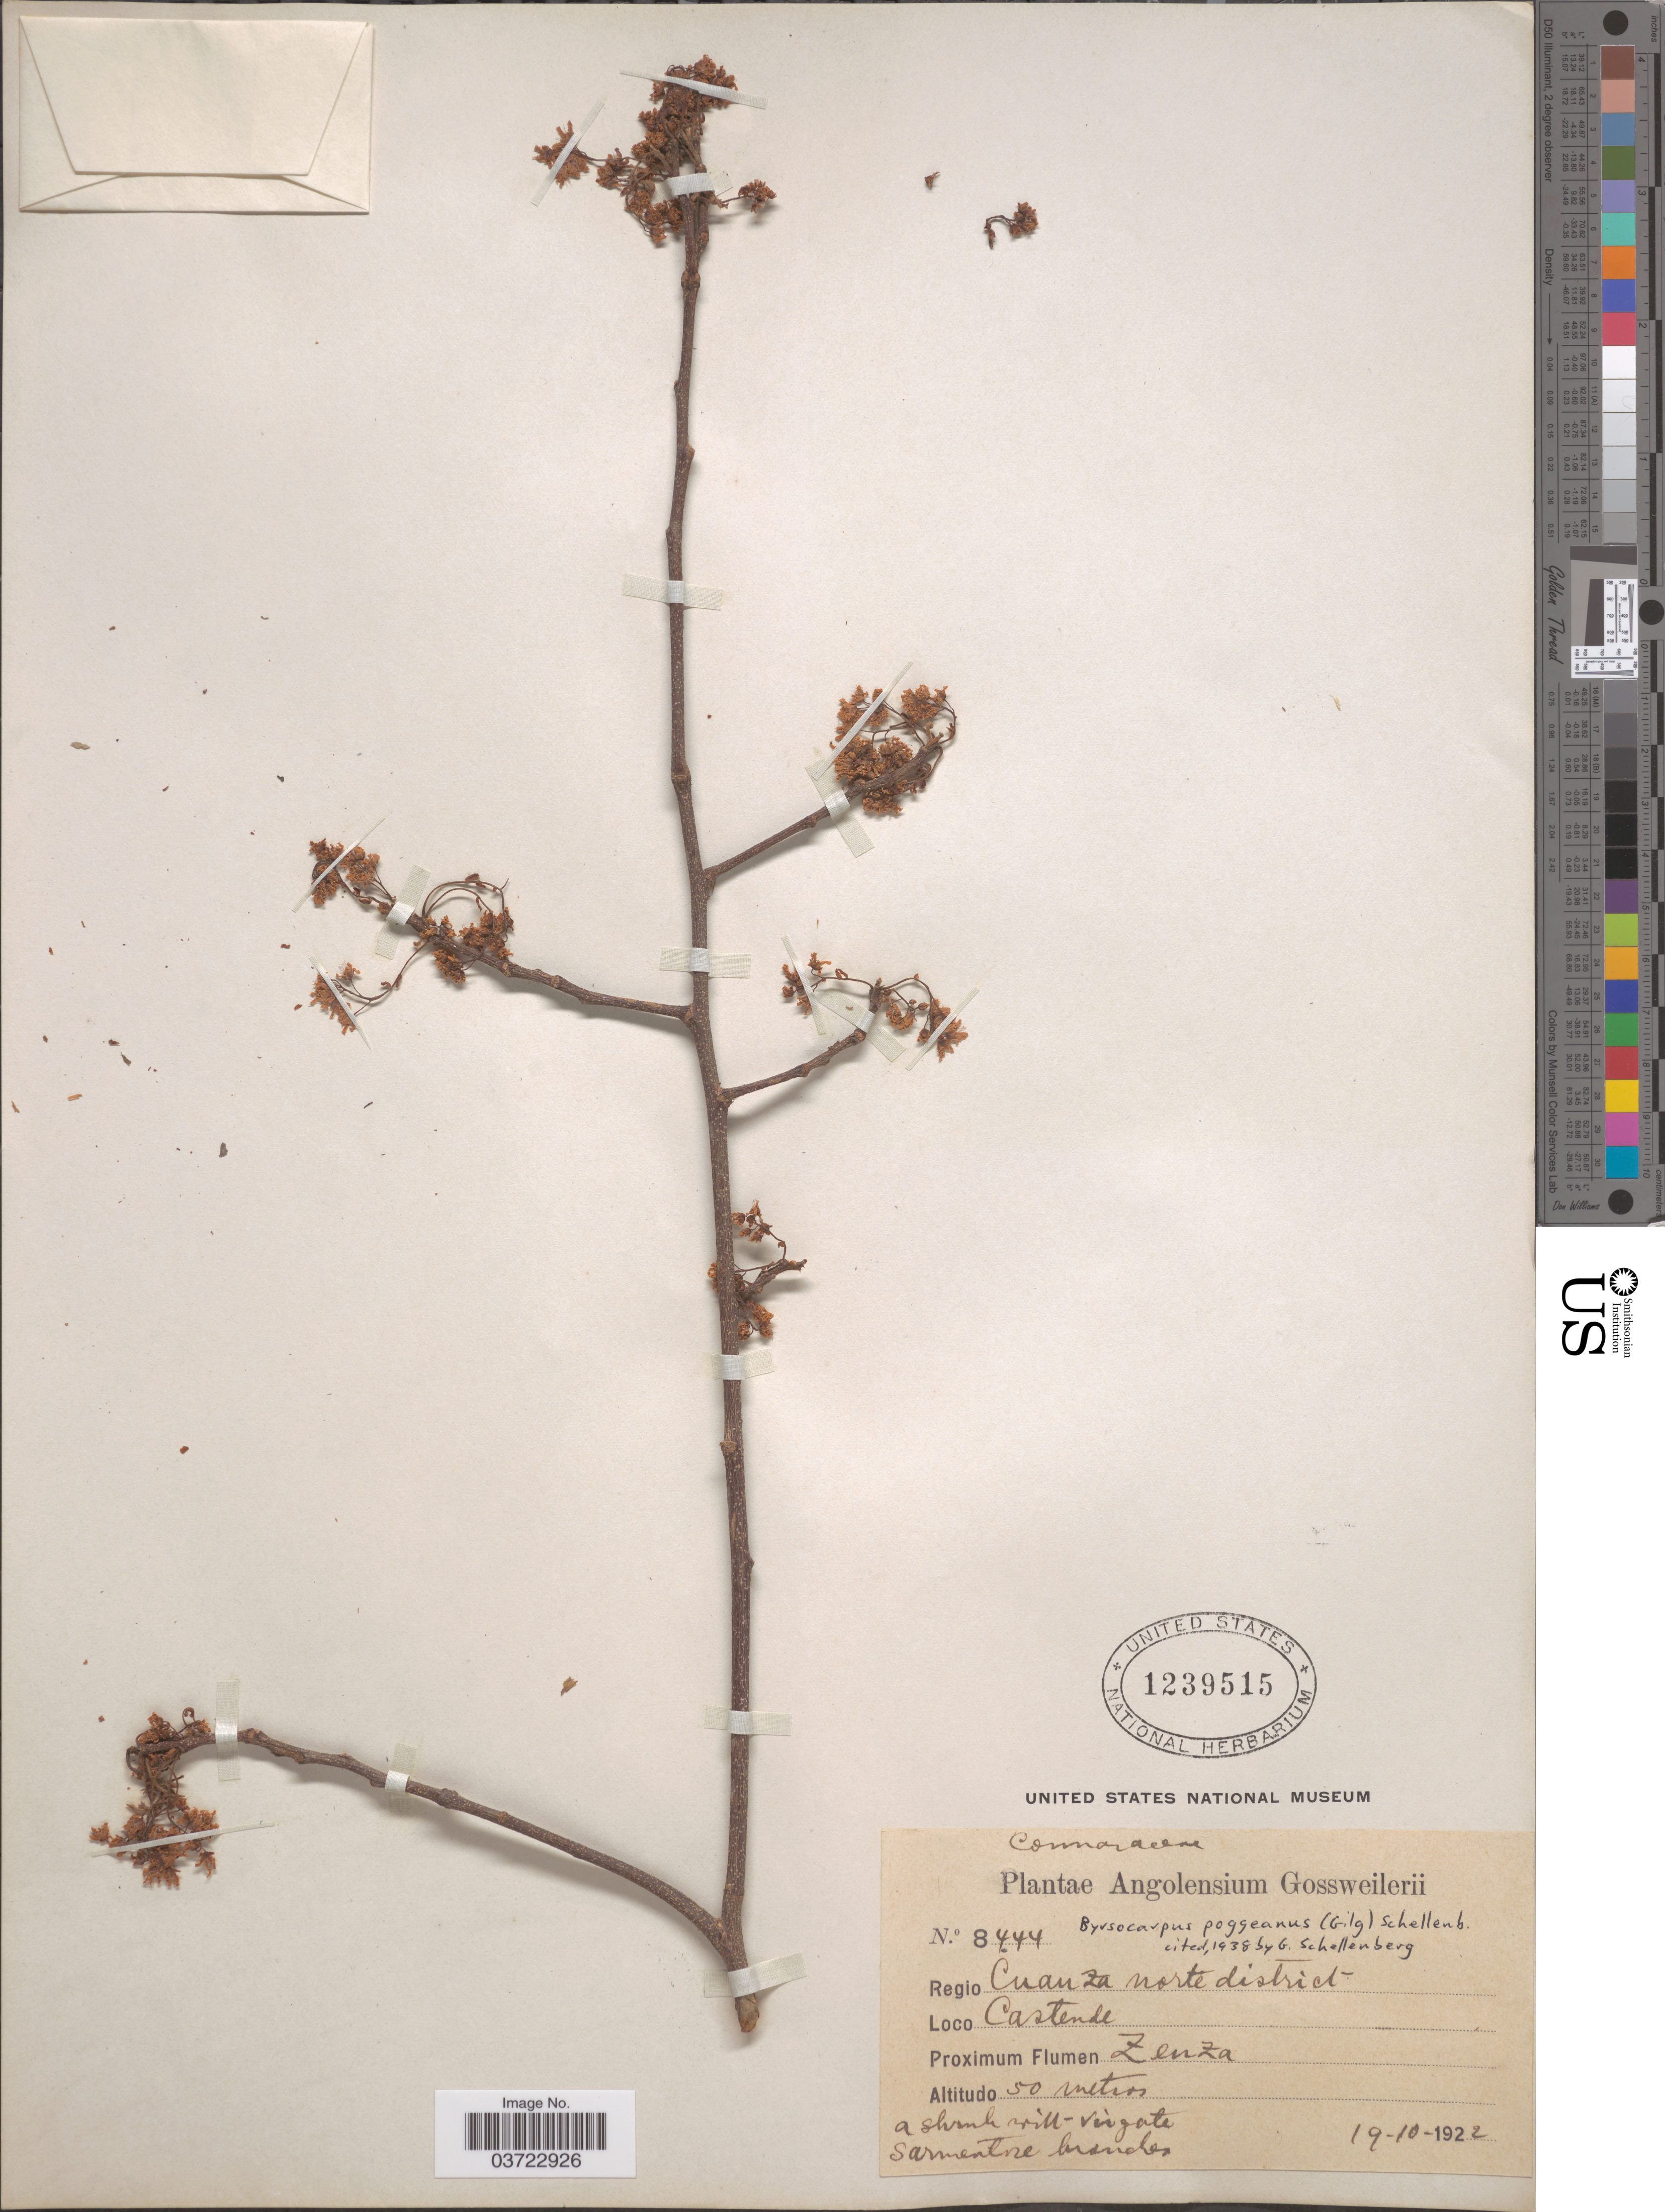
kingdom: Plantae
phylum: Tracheophyta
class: Magnoliopsida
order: Oxalidales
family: Connaraceae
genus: Rourea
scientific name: Rourea coccinea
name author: (Schumach. & Thonn.) Benth.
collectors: -. Gossweiler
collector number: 8444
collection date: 1922-10-19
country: Angola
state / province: Cuanza Norte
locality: Regio Cuanza norte district. Castende. Zenza.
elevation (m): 50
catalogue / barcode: US 1239515